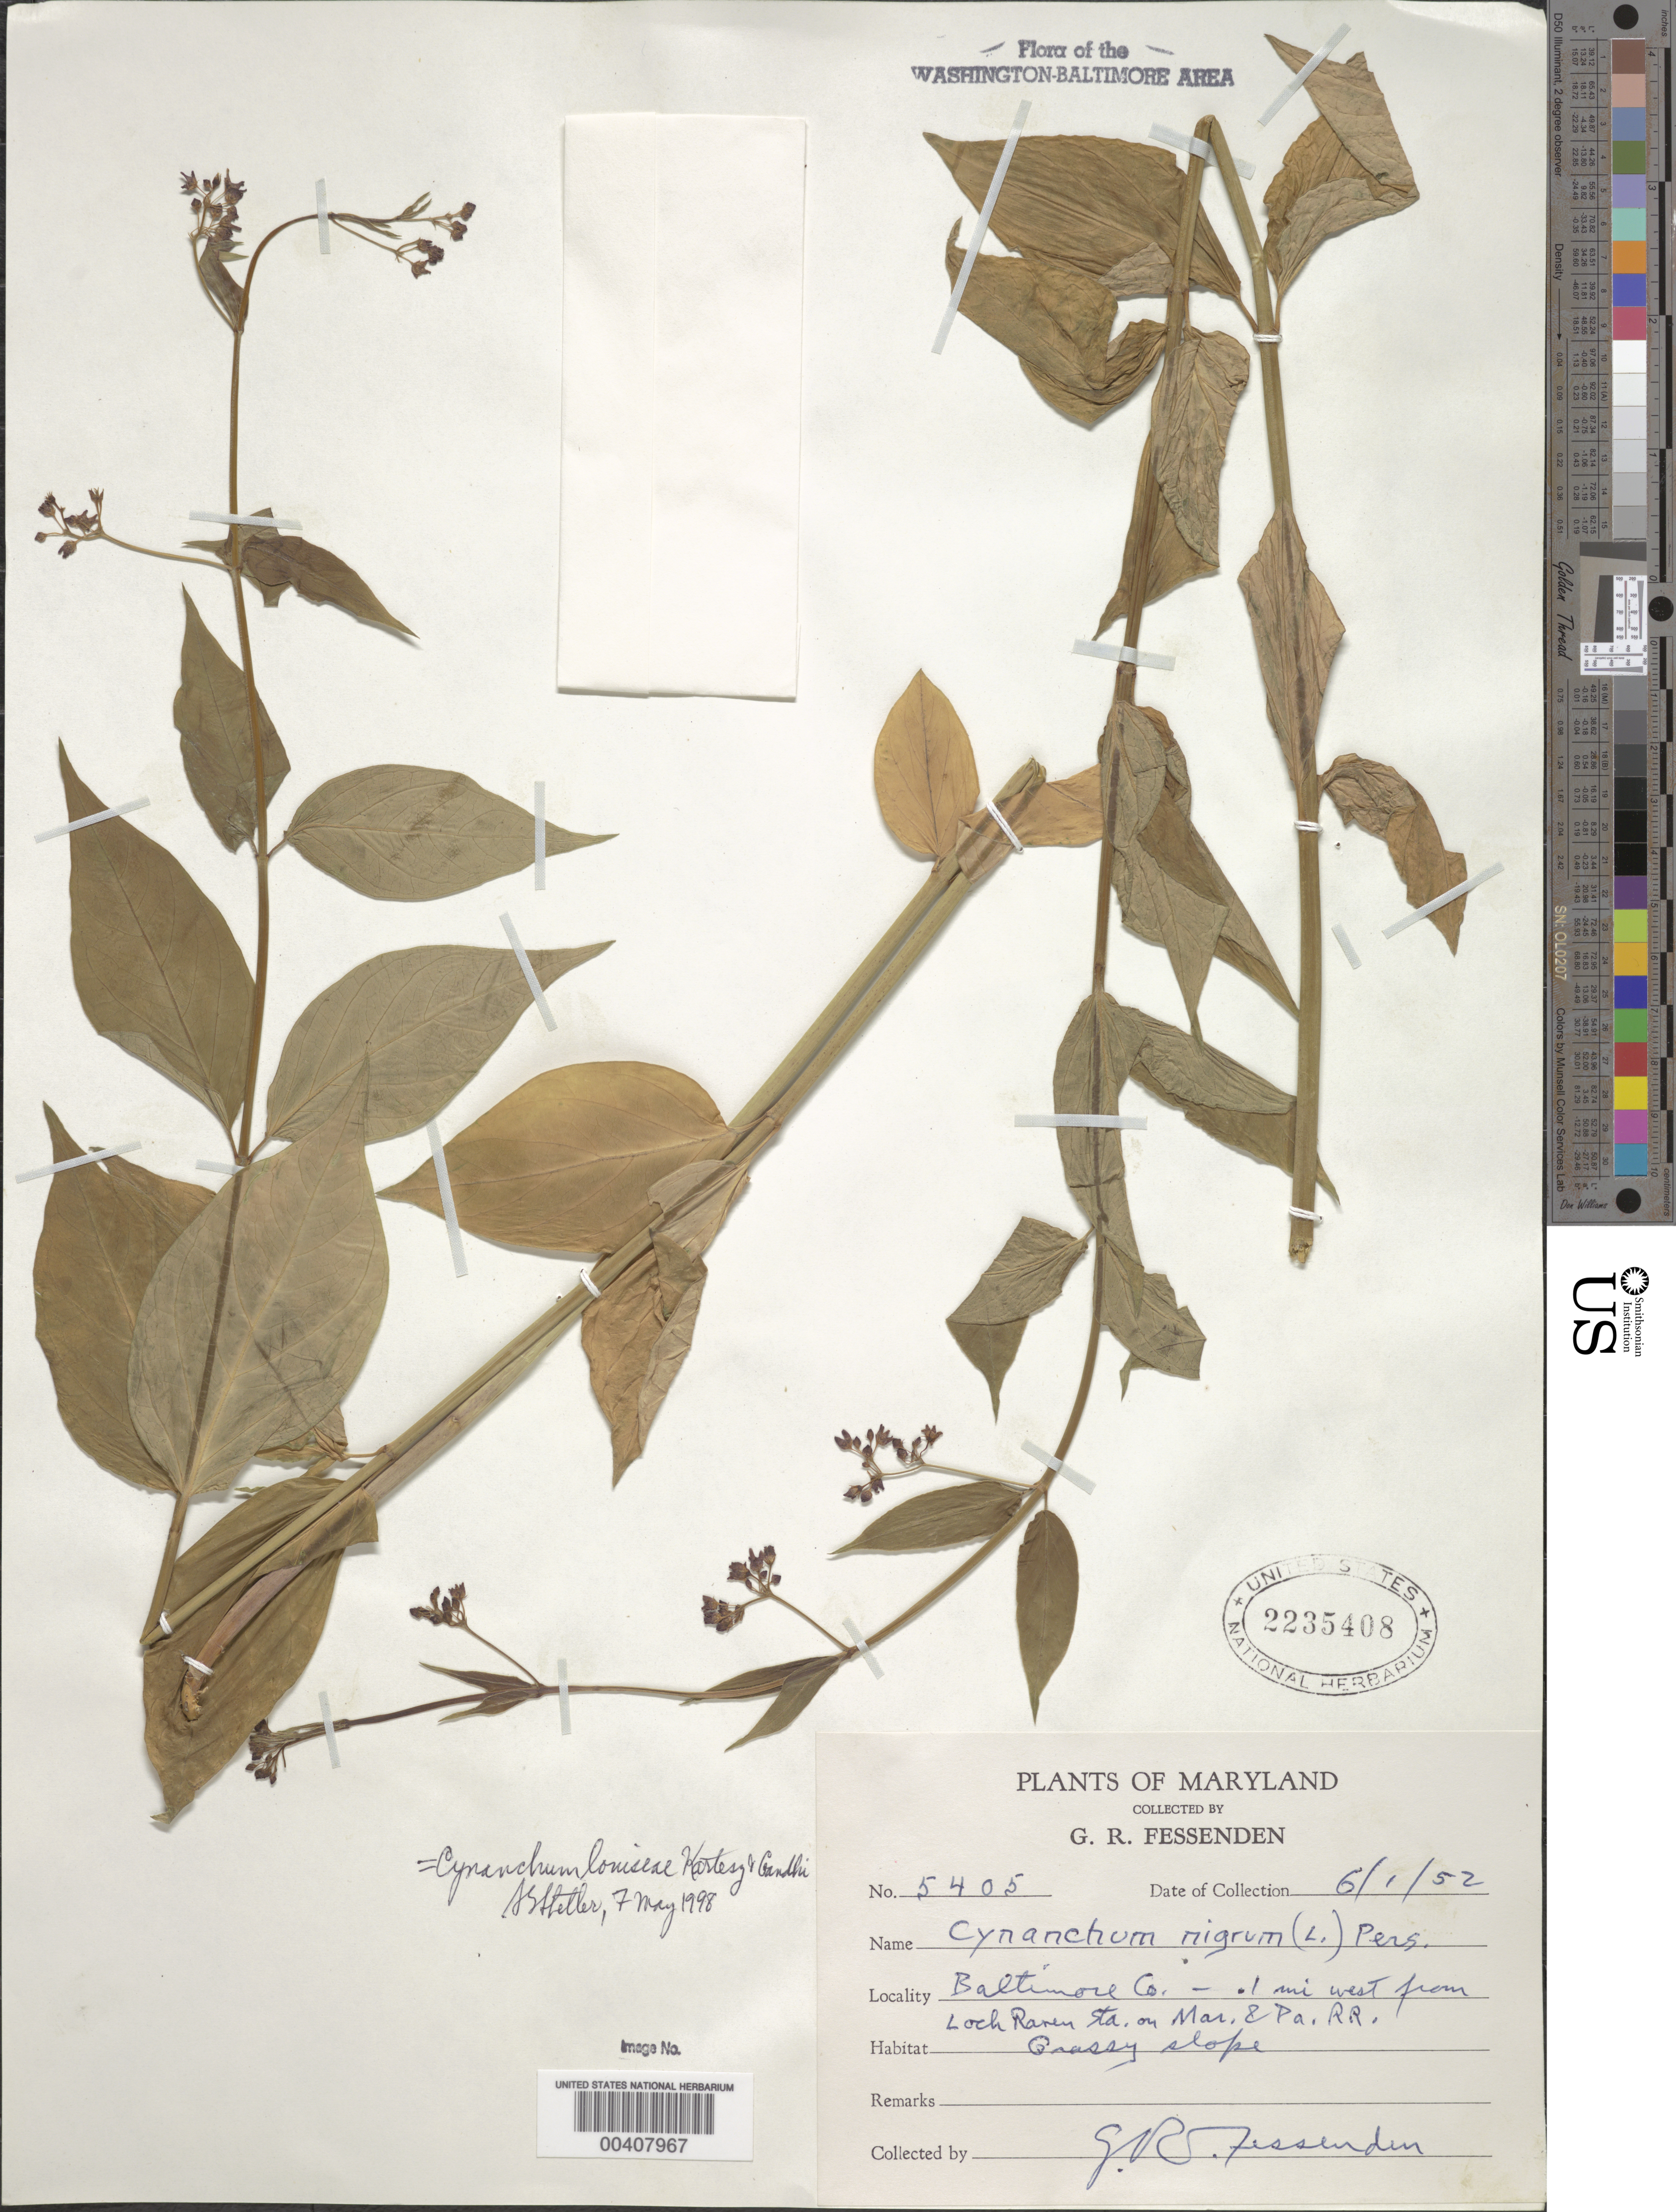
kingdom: Plantae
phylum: Tracheophyta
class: Magnoliopsida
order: Gentianales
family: Apocynaceae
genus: Cynanchum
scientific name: Cynanchum louiseae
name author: Kartesz & Gandhi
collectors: G. Fessenden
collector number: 5405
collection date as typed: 01 Jun 1952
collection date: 1952-06-01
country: United States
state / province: Maryland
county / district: Baltimore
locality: West of Loch Raven Station on Maryland and Pennsylvania R.R.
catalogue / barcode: US 2235408